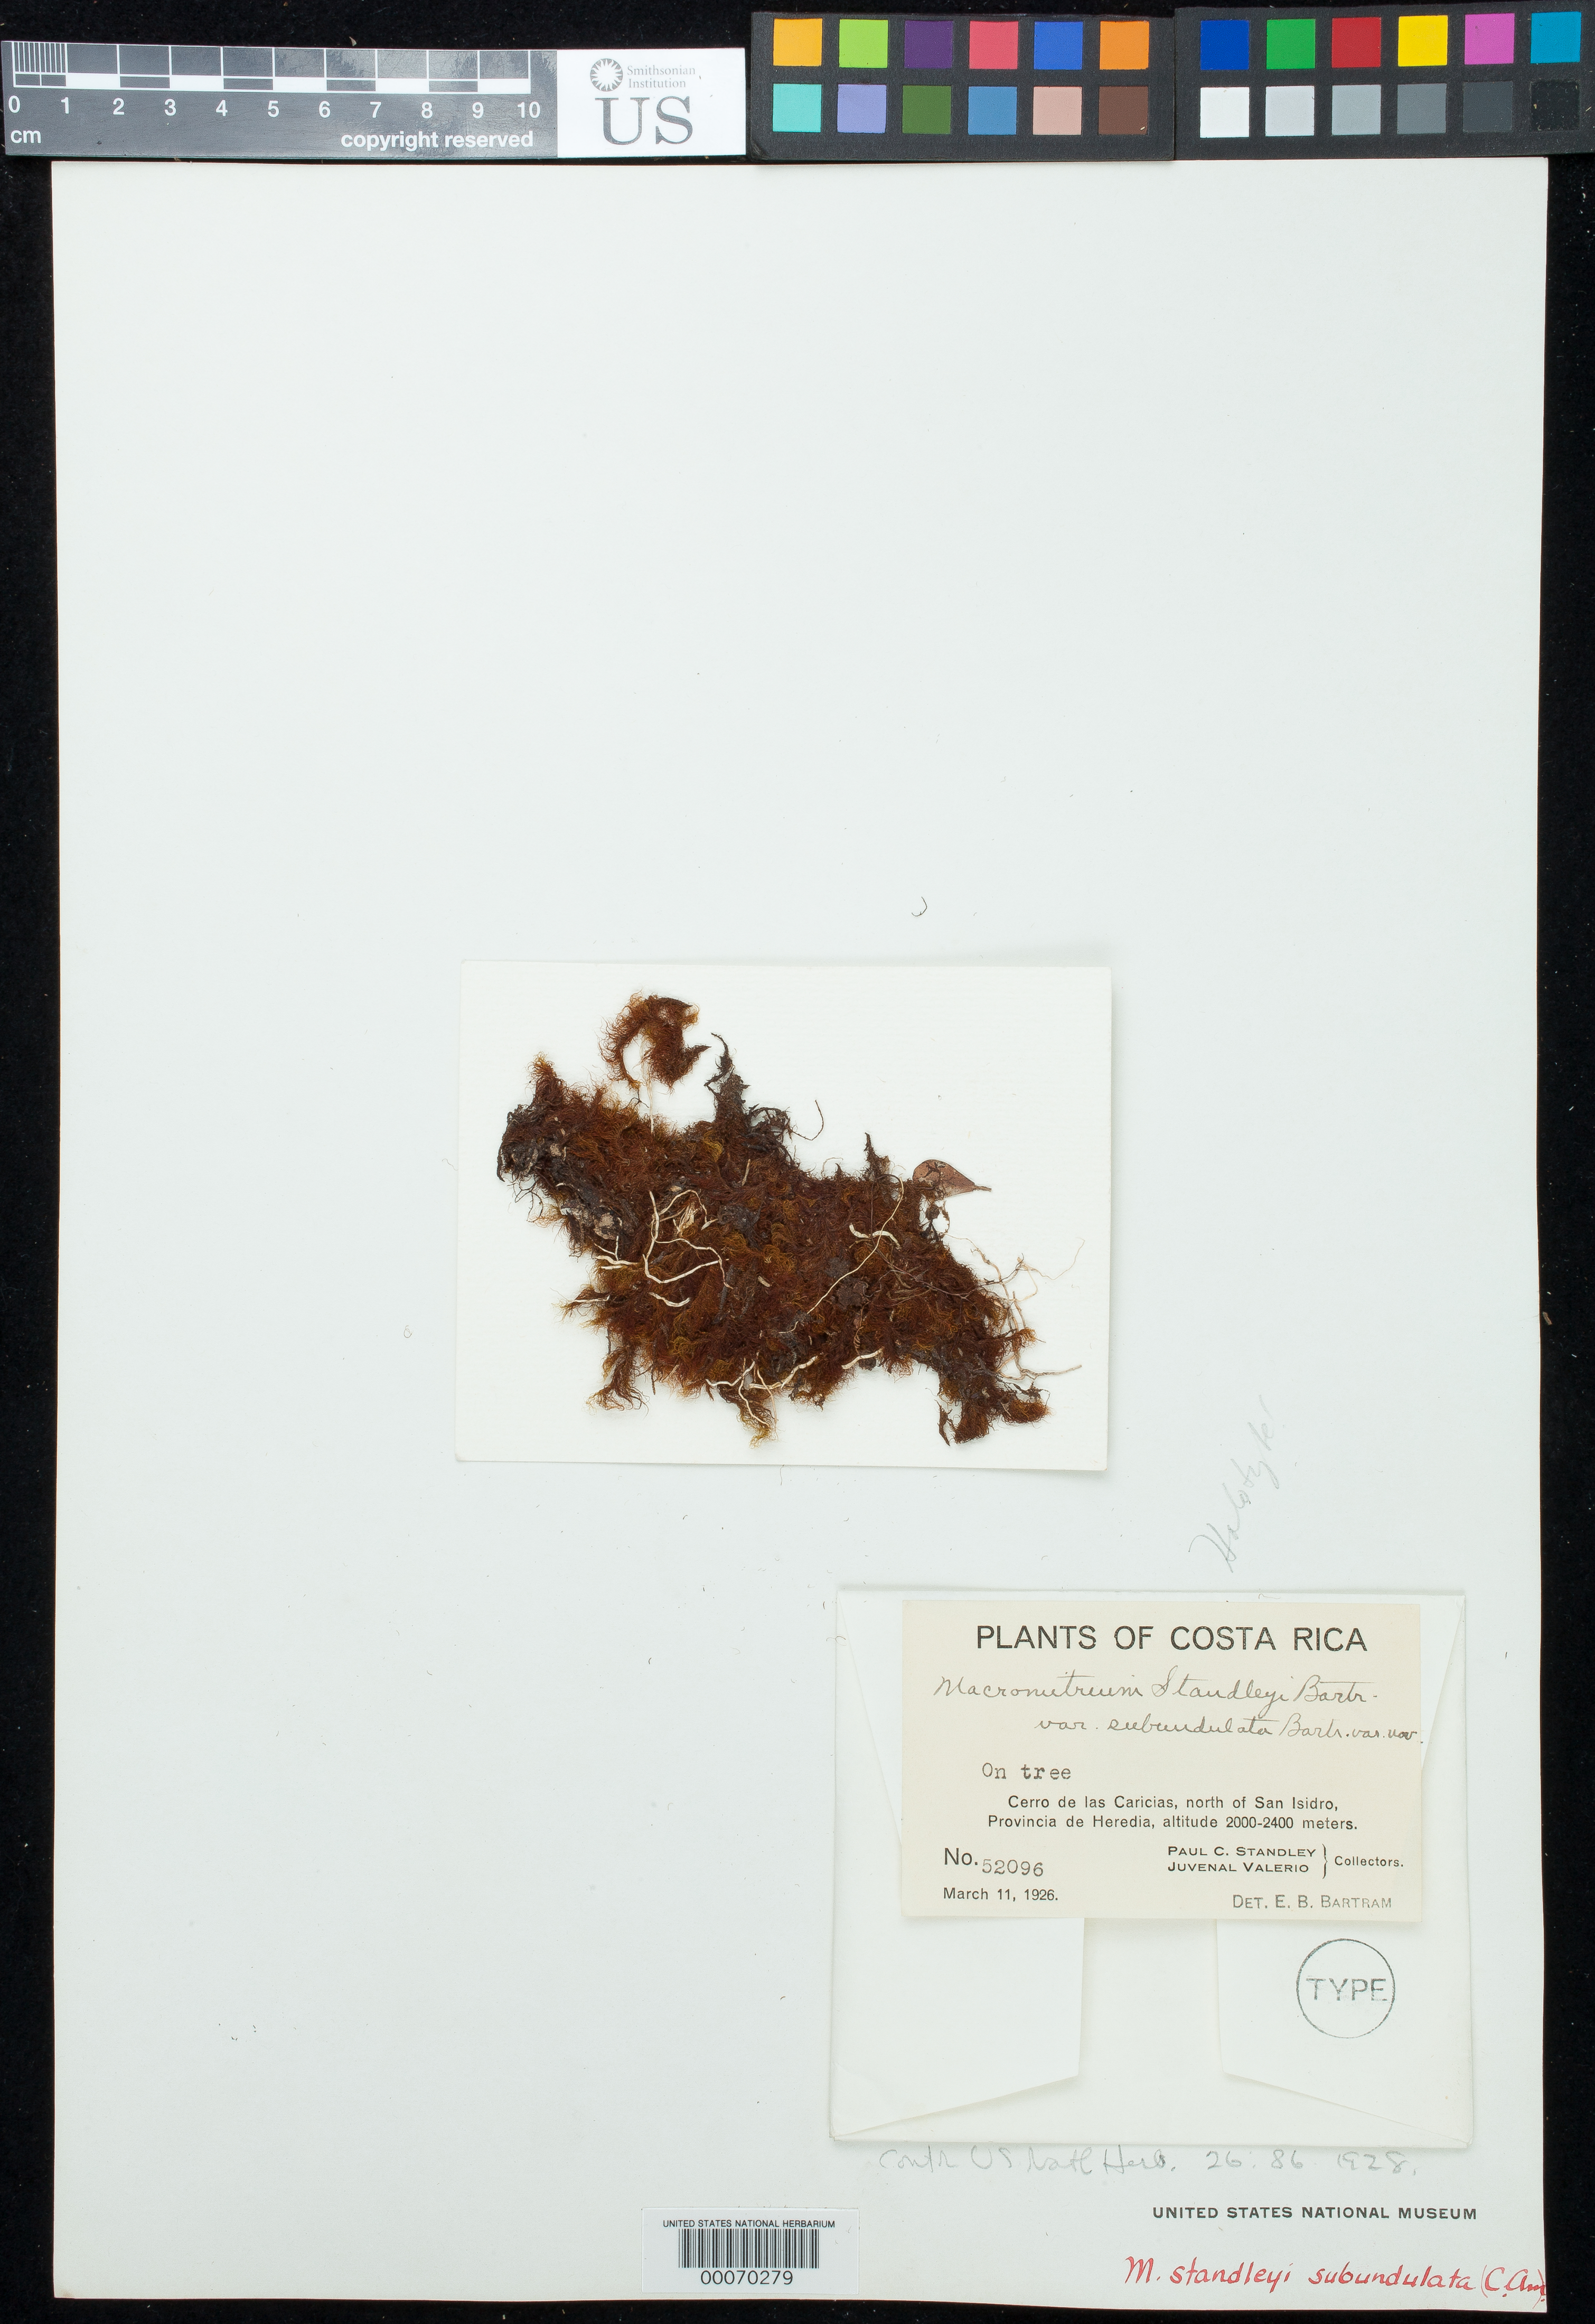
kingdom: Plantae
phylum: Bryophyta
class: Bryopsida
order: Orthotrichales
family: Orthotrichaceae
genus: Macromitrium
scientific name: Macromitrium standleyi var. subundulatum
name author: E.B. Bartram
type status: Holotype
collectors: P. C. Standley & J. Valerio R.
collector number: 52096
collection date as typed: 11 Mar 1926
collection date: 1926-03-11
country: Costa Rica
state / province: Heredia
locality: Cerro de las Caricias, north of San Isidro.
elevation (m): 2000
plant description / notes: Annotated (unsigned, undated) and recorded as holotype; specimen is stamped "TYPE" but annotated by Shuiliang Guo (2013) as "isotype".